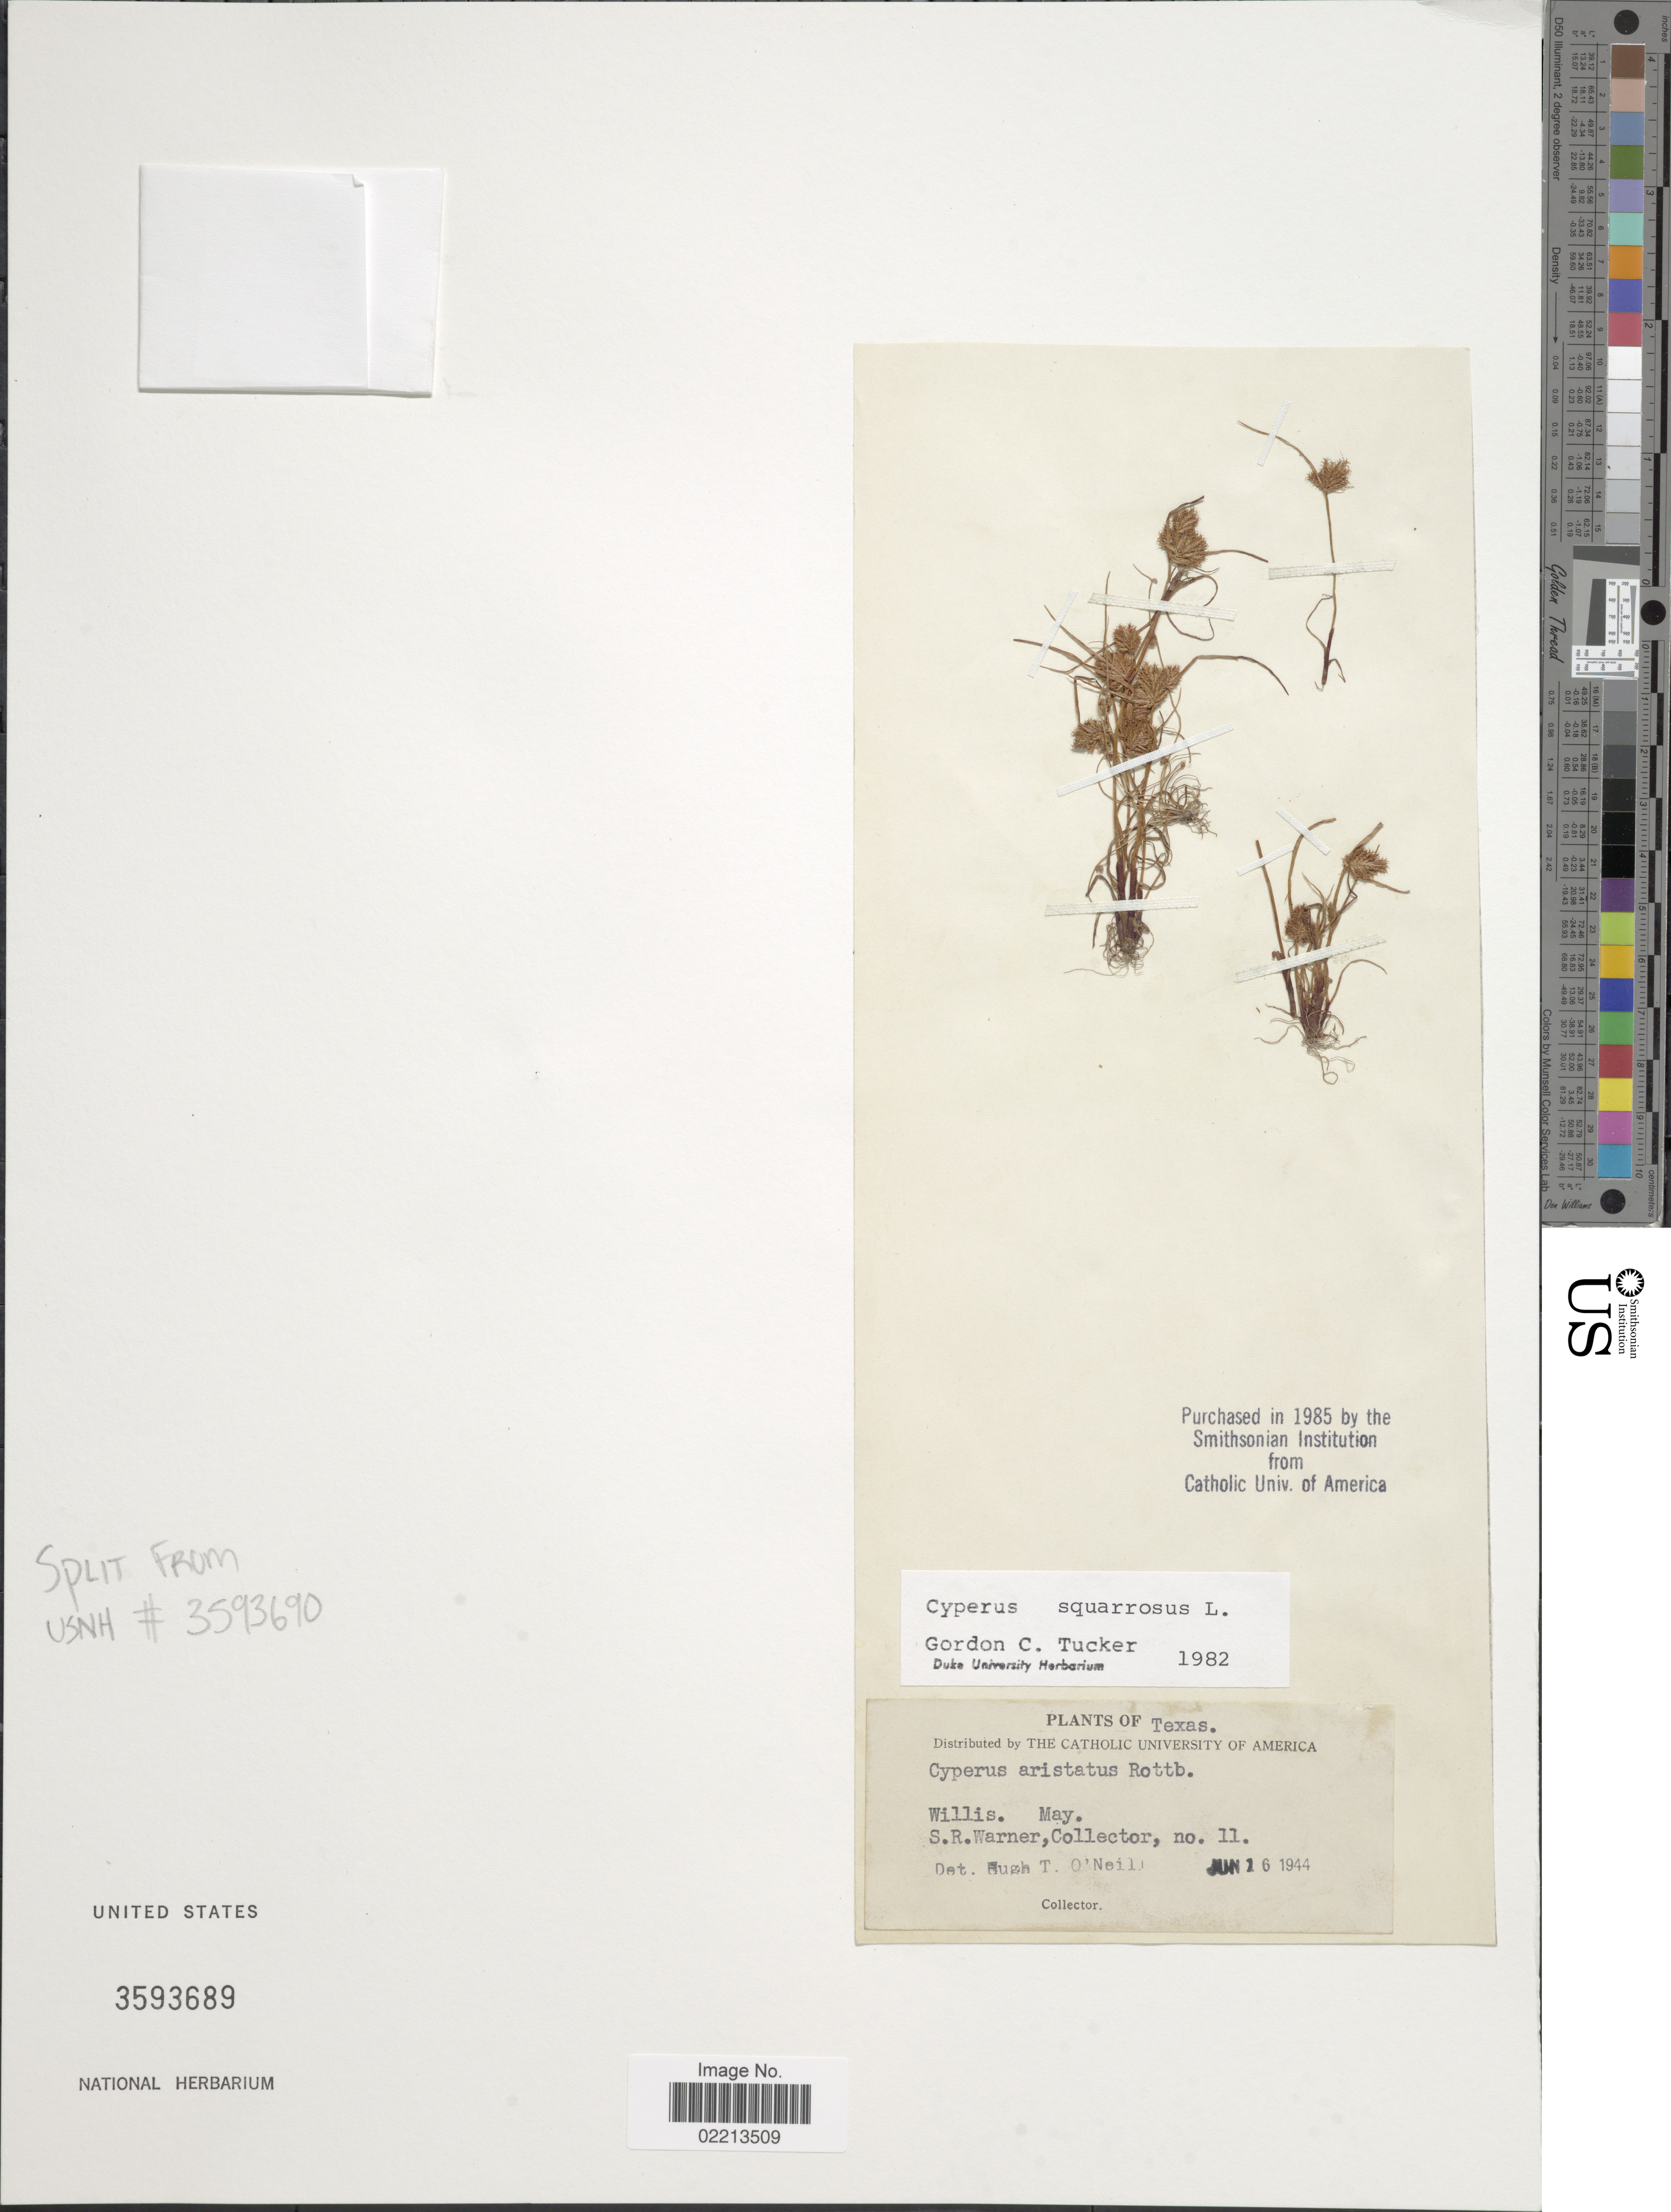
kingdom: Plantae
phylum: Tracheophyta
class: Liliopsida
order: Poales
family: Cyperaceae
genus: Cyperus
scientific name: Cyperus squarrosus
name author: L.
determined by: Strong, Mark T., (BOT), Smithsonian Institution - National Museum of Natural History (UNITED STATES)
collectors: S. Warner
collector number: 11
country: United States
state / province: Texas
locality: Willis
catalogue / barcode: US 3593689